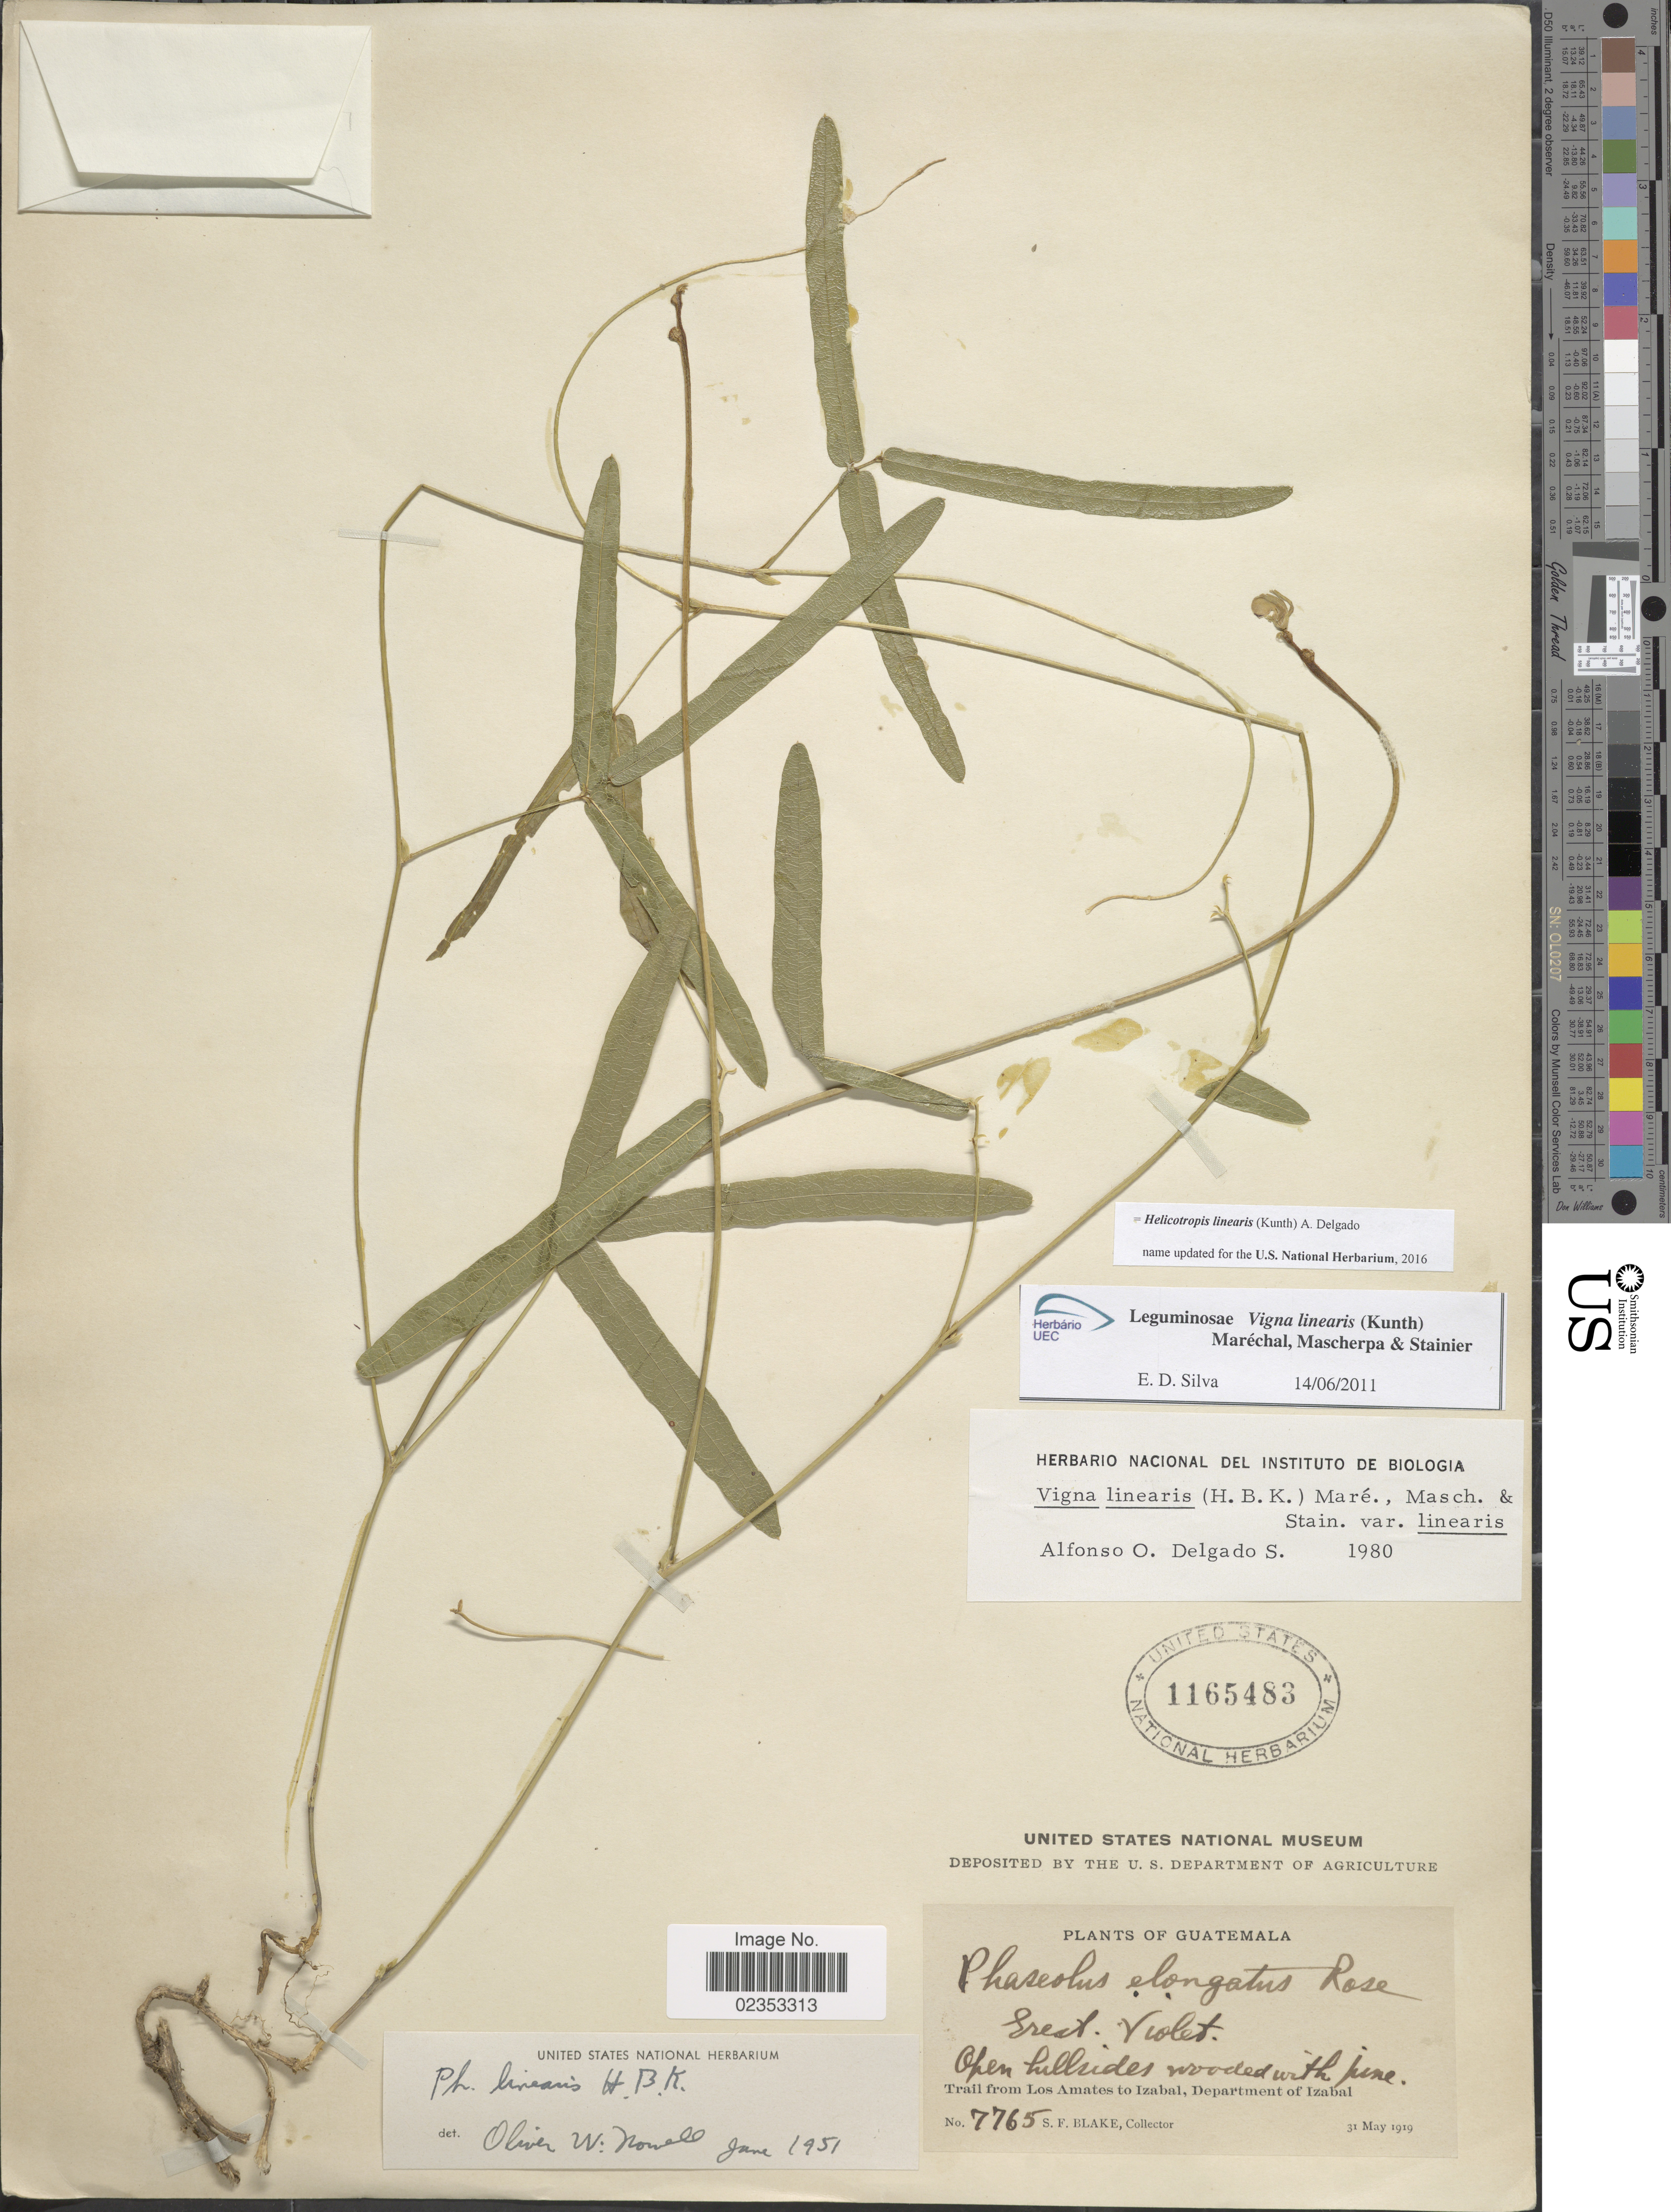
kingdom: Plantae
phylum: Tracheophyta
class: Magnoliopsida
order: Fabales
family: Fabaceae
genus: Helicotropis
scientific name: Helicotropis linearis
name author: (Kunth) A. Delgado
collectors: S. Blake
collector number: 7765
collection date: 1919-05-31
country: Guatemala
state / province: Izabal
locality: Open hillsides. Trail from Los Amates to Izabal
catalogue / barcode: US 1165483